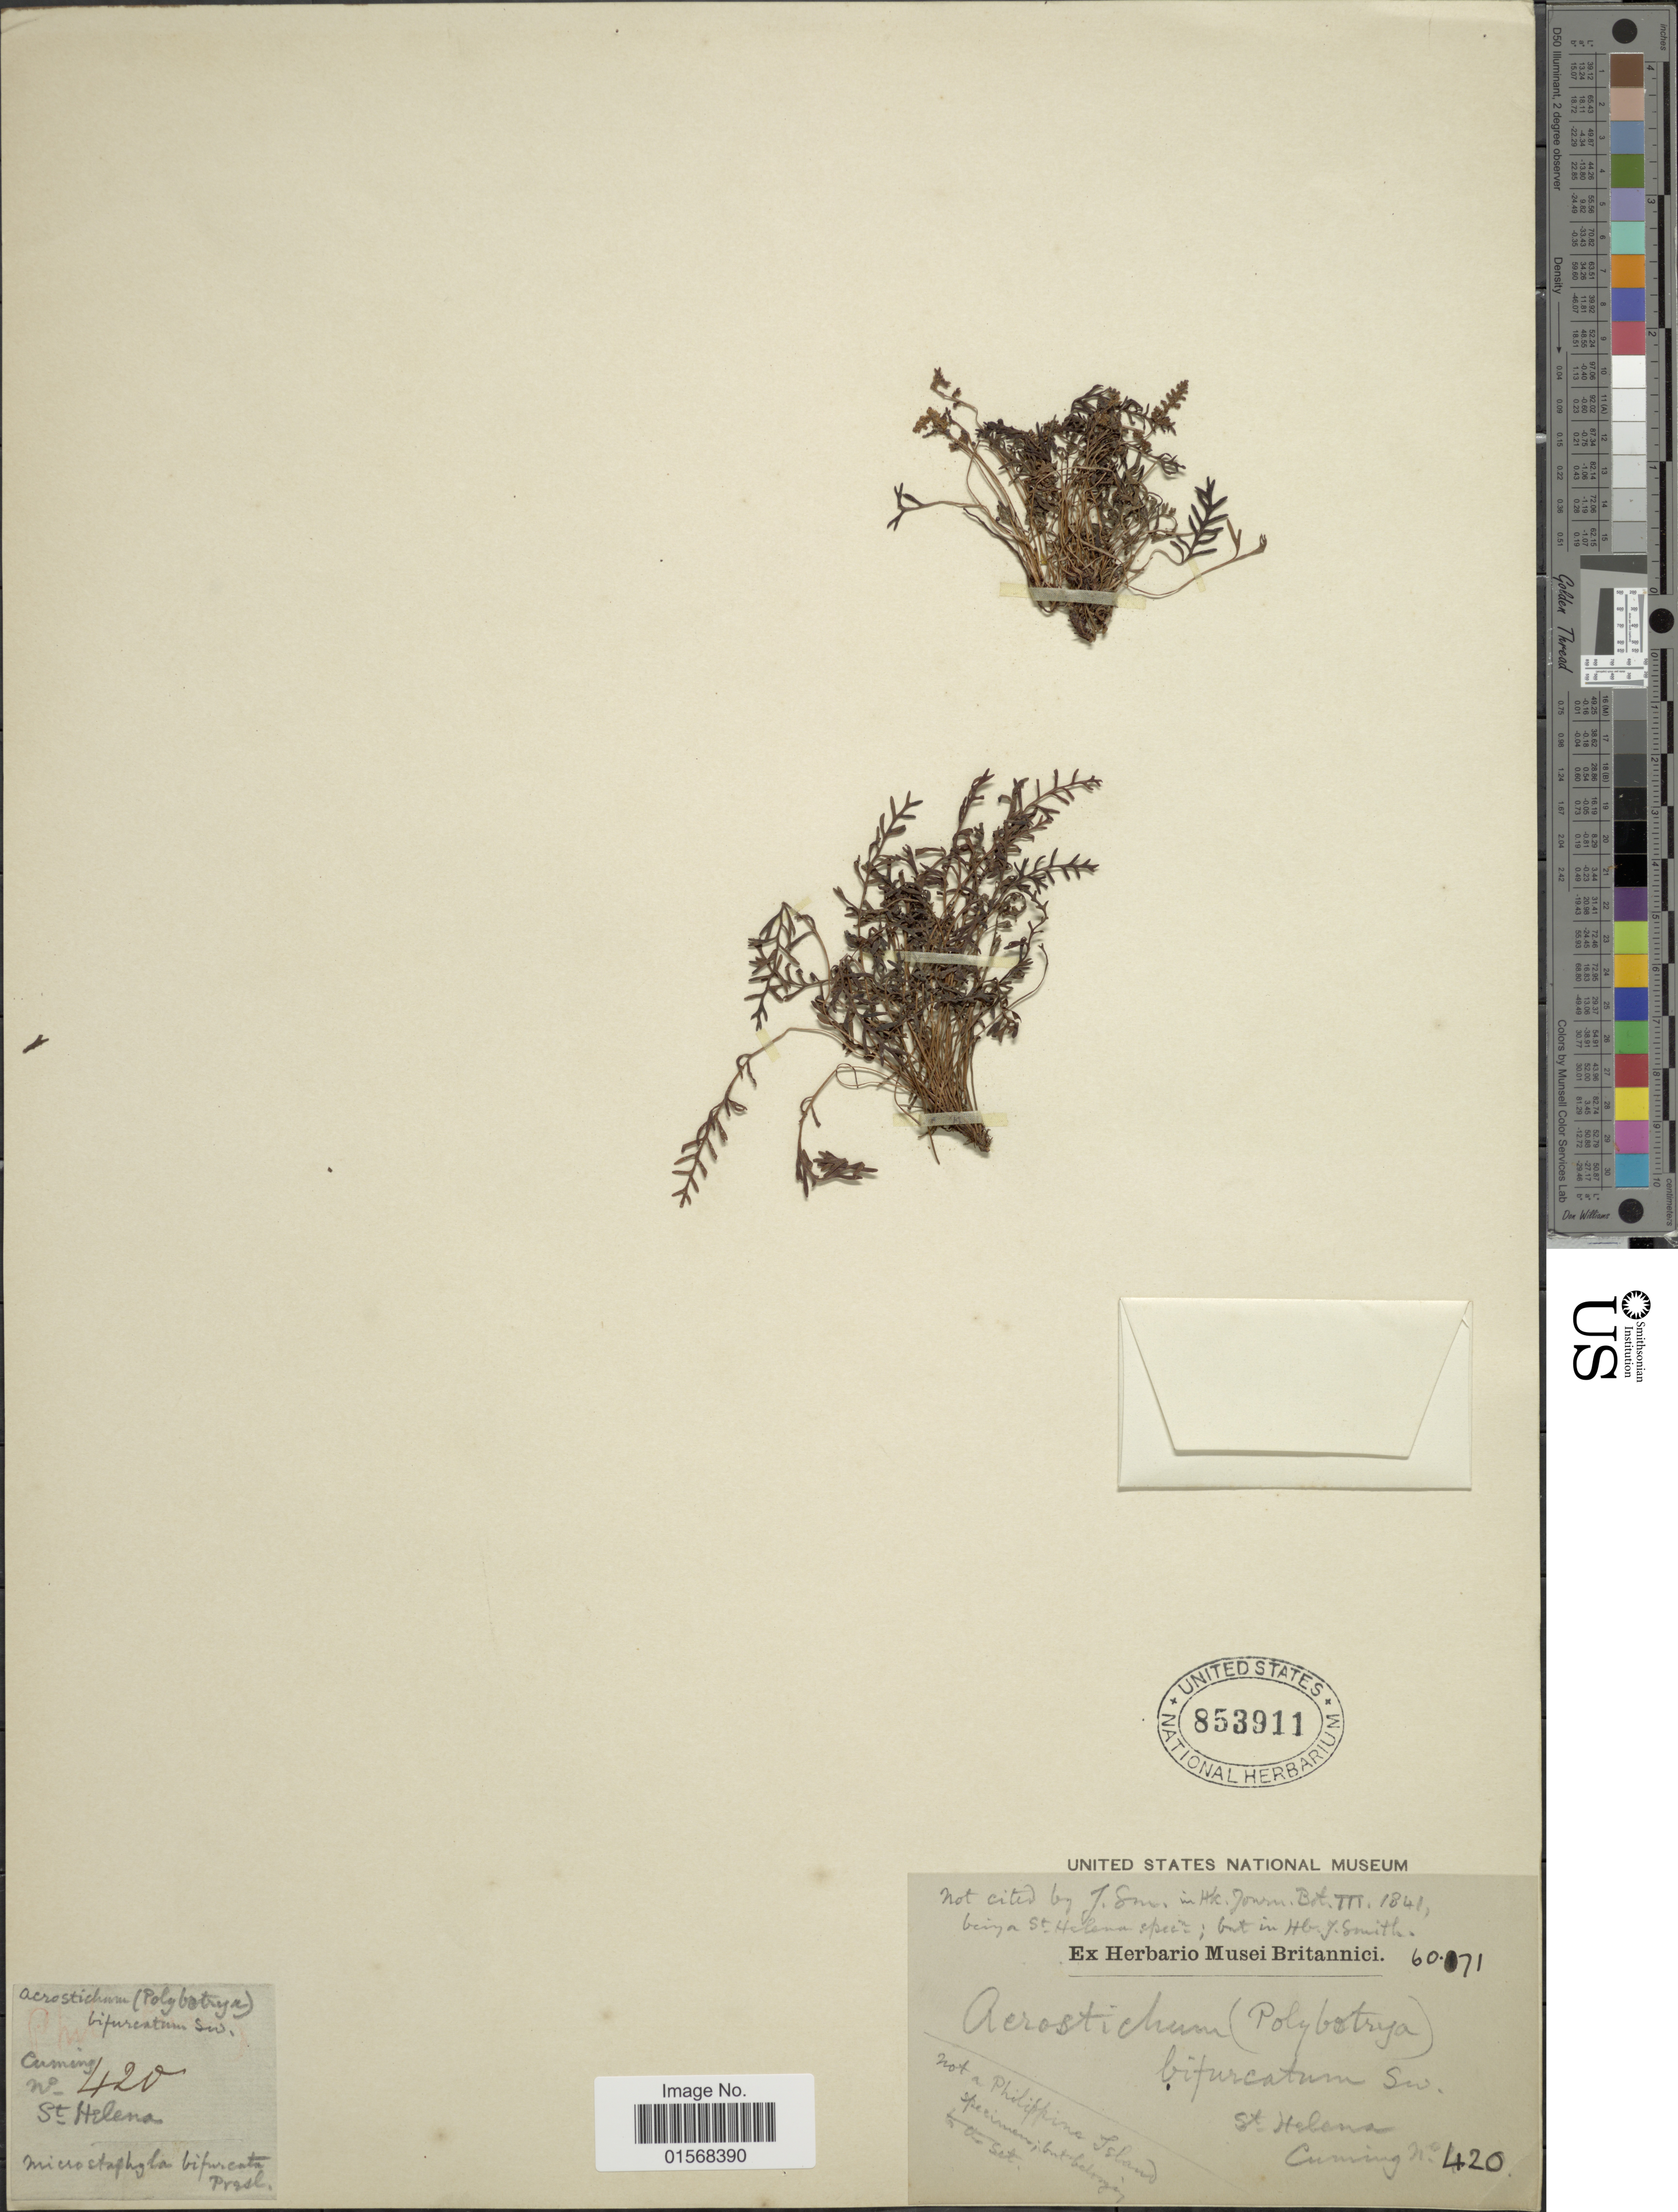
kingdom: Plantae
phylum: Tracheophyta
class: Polypodiopsida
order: Polypodiales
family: Dryopteridaceae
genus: Elaphoglossum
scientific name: Elaphoglossum furcatum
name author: (L. f.) Christ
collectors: -. Cuming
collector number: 420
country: St. Helena Islands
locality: St. Helena.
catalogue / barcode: US 853911